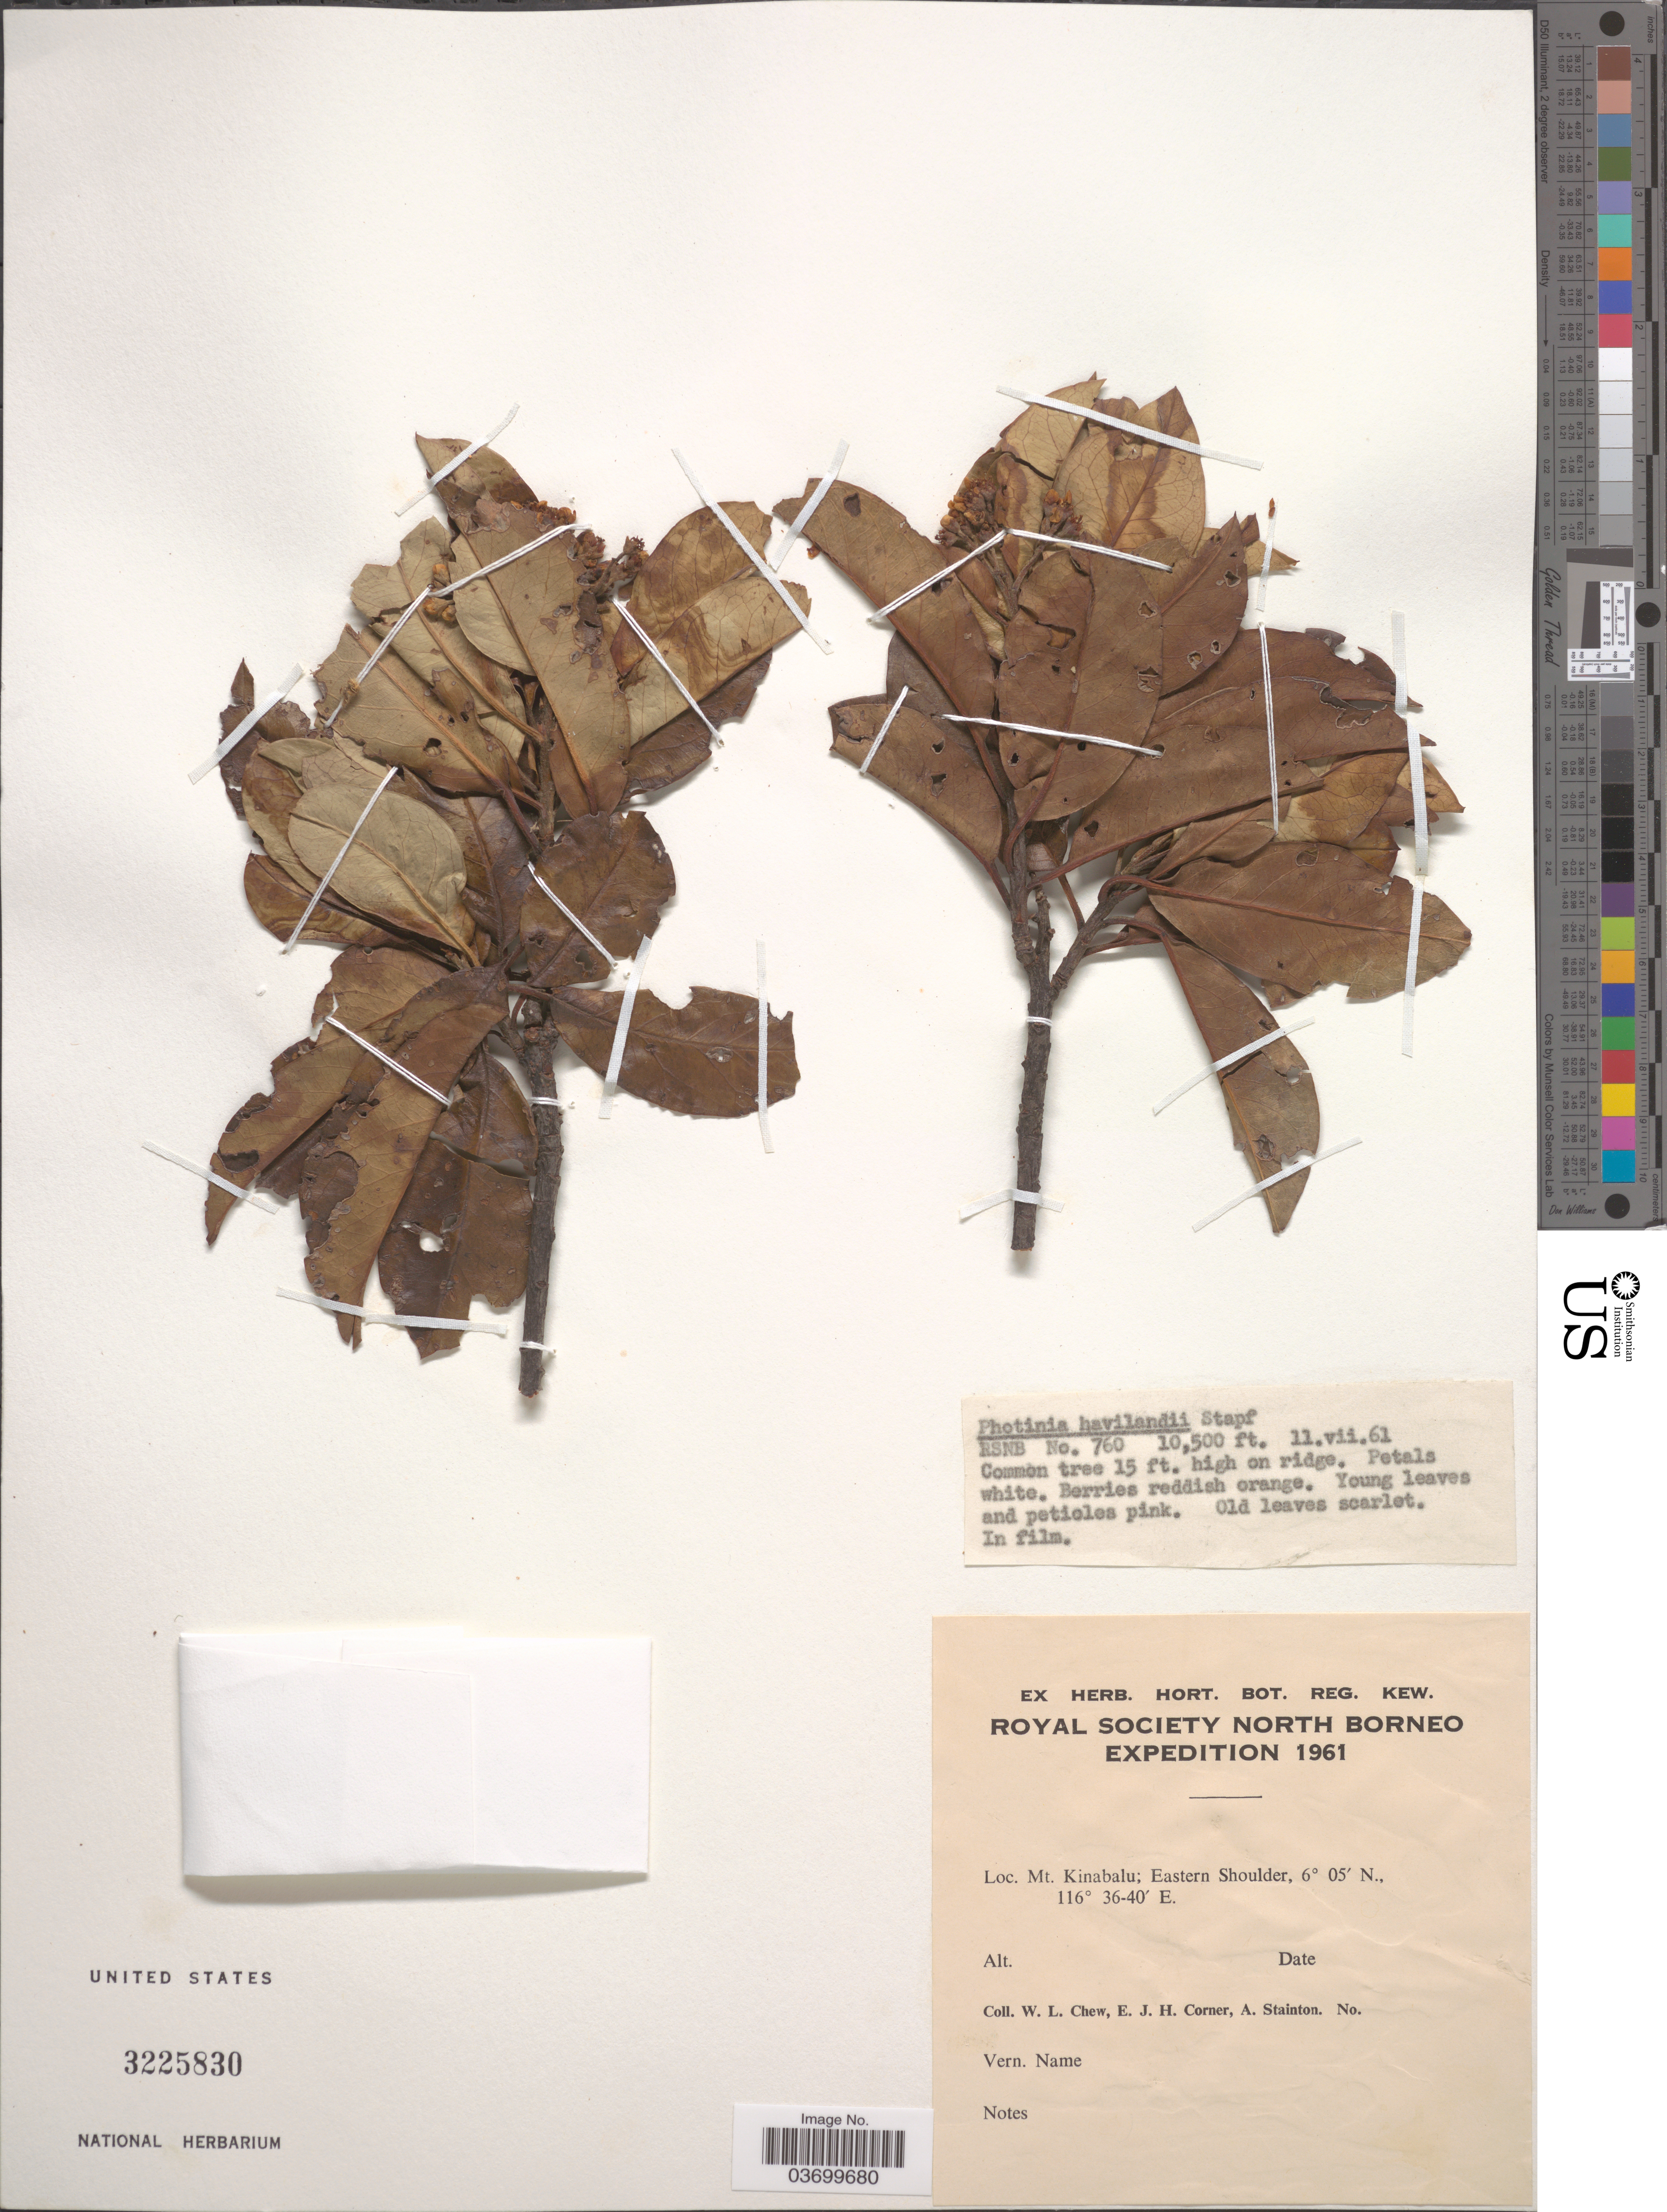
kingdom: Plantae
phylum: Tracheophyta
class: Magnoliopsida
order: Rosales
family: Rosaceae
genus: Photinia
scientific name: Photinia havilandii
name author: Stapf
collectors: W. Chew, E. Corner & A. Stainton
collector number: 760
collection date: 1961-07-11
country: Malaysia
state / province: Sabah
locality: Royal Society North Borneo. Mt. Kinabalu; Eastern Shoulder.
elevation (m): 3200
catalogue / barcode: US 3225830